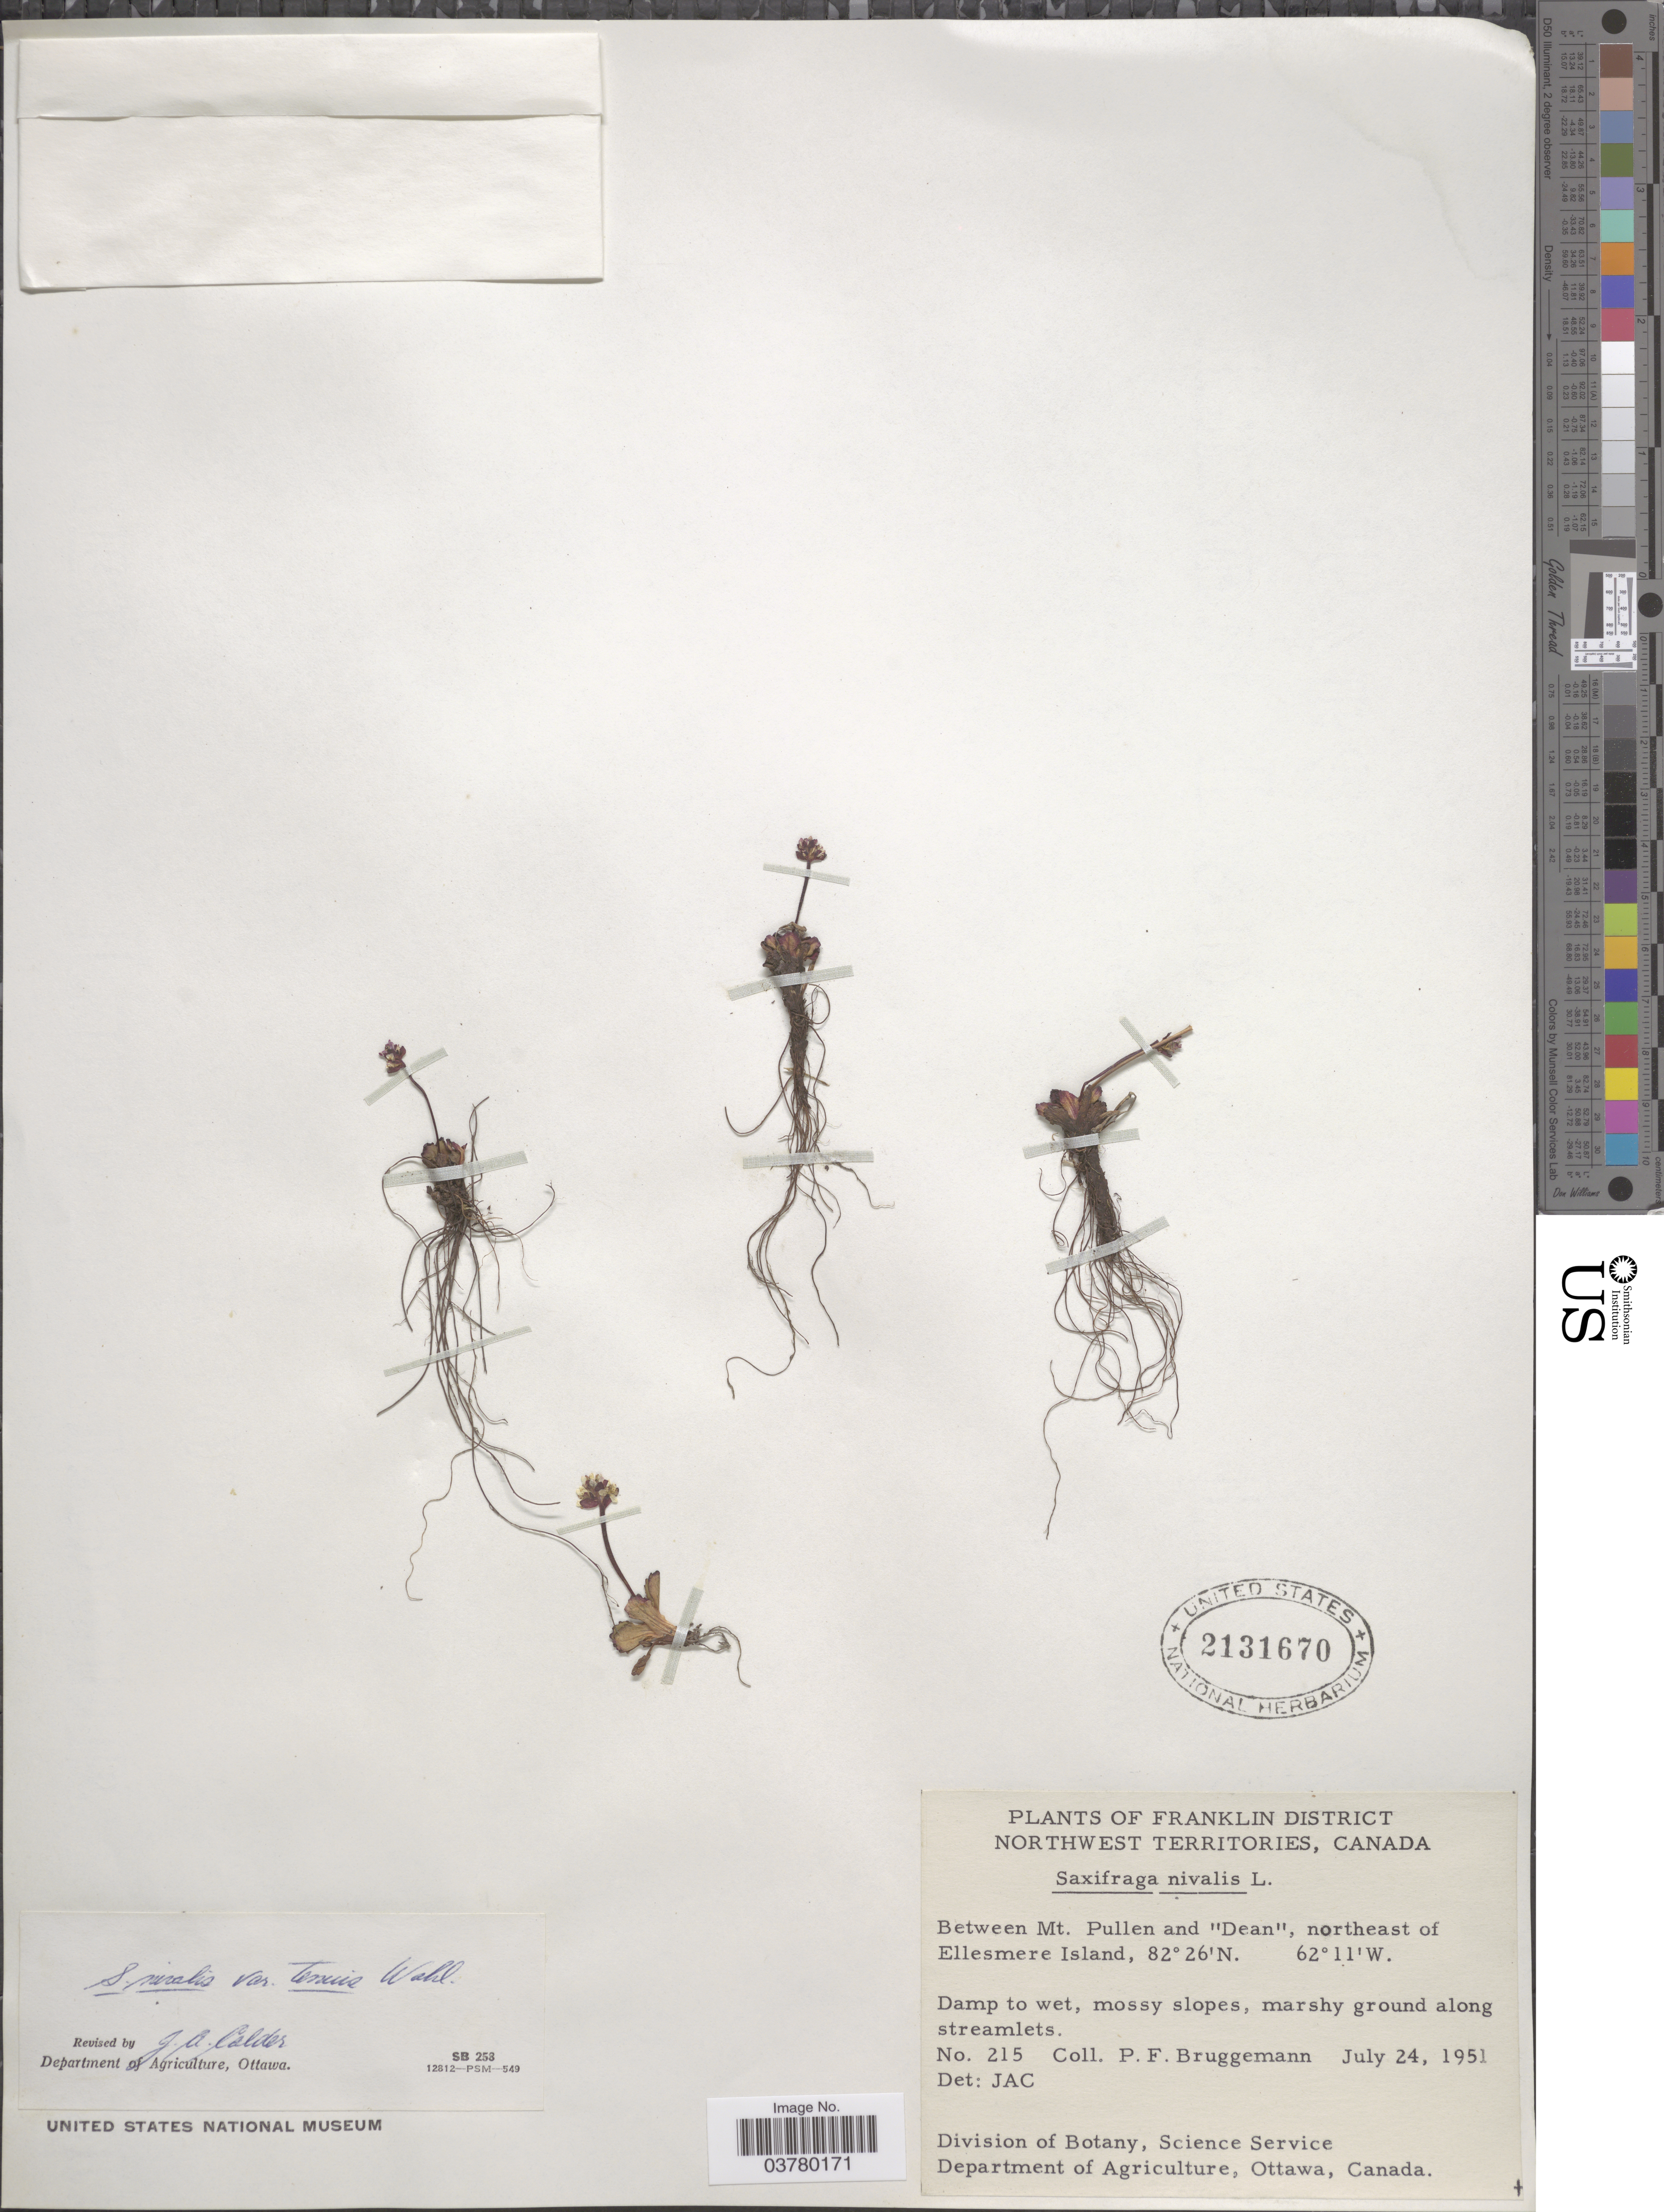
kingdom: Plantae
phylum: Tracheophyta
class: Magnoliopsida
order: Saxifragales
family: Saxifragaceae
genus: Micranthes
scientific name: Micranthes nivalis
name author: (L.) Small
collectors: P. Bruggemann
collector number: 215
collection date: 1951-07-24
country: Canada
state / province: Northwest Territories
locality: Franklin District. Between Mt. Pullen and "Dean", northeast of Ellesmere Island. Damp to wet, mossy slopes, marshy ground along streamlets.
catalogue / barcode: US 2131670